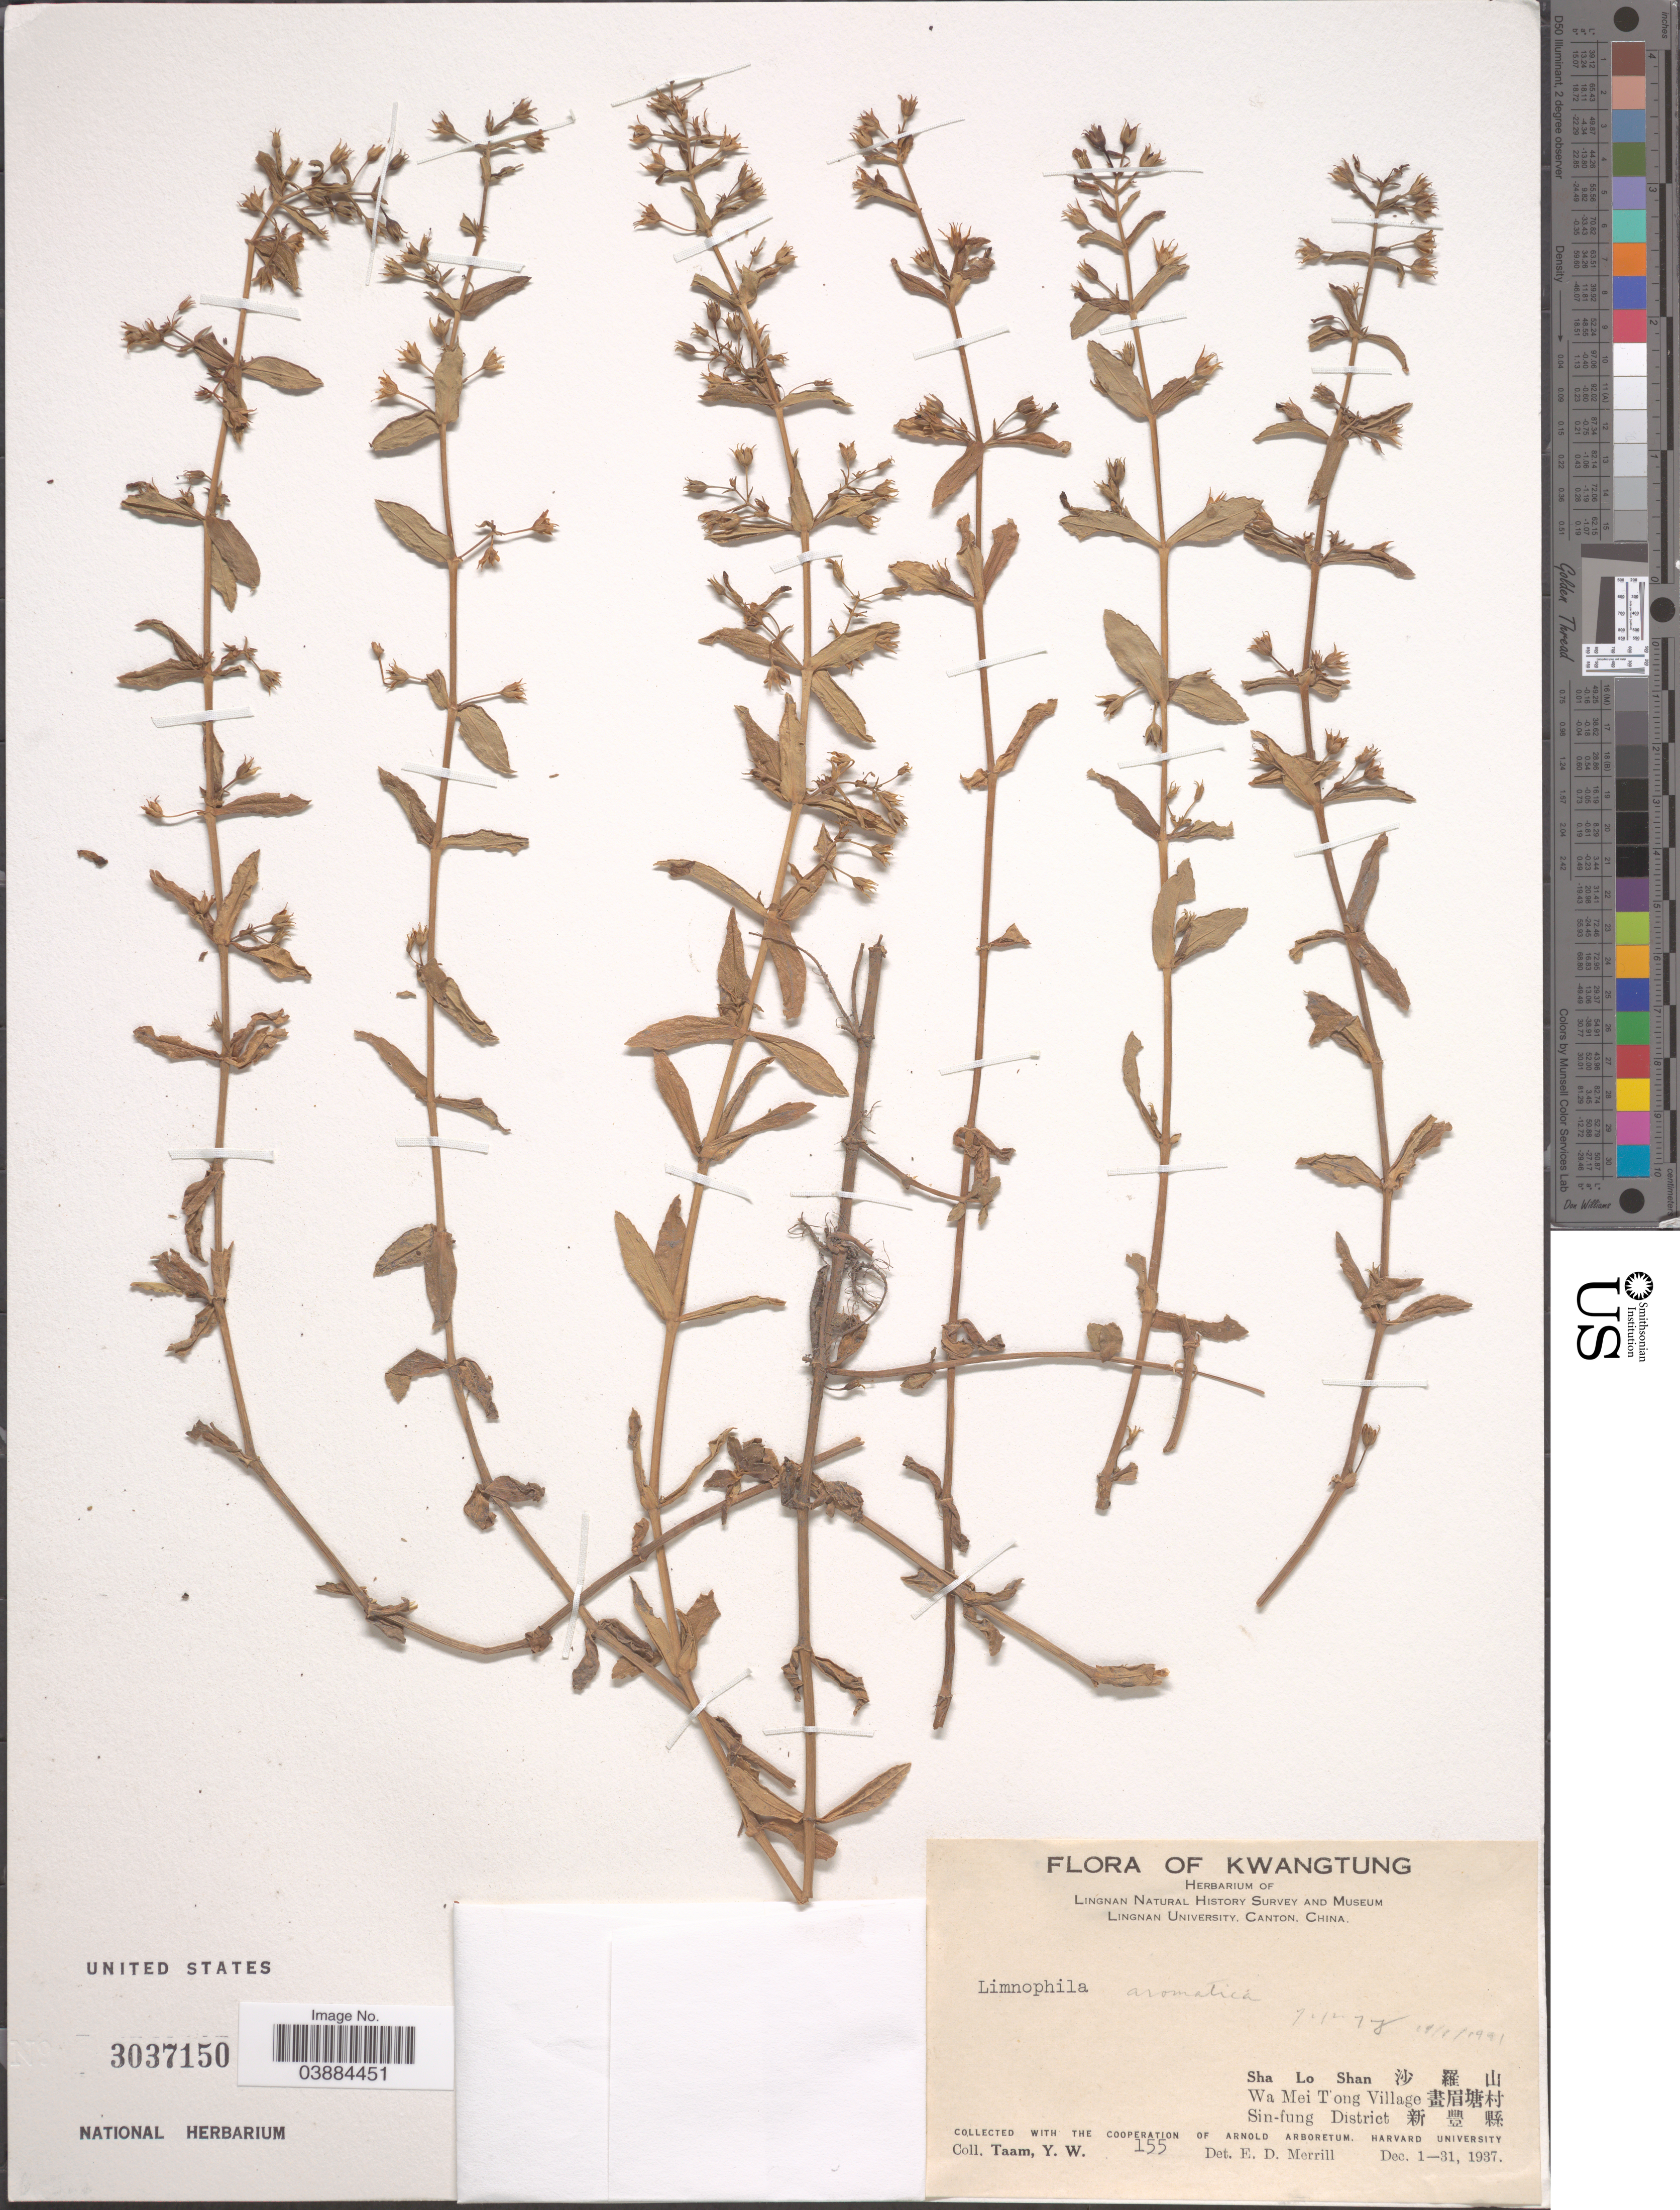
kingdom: Plantae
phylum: Tracheophyta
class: Magnoliopsida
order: Lamiales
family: Plantaginaceae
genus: Limnophila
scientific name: Limnophila aromatica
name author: (Lam.) Merr.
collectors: Y. W. Taam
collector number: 155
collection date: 1937-12-01/1937-12-31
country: China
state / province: Guangdong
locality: Kwangtung. Sha Lo Shan. X. Wa Mei T'ong Village. X. Sin-fung District. X.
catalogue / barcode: US 3037150